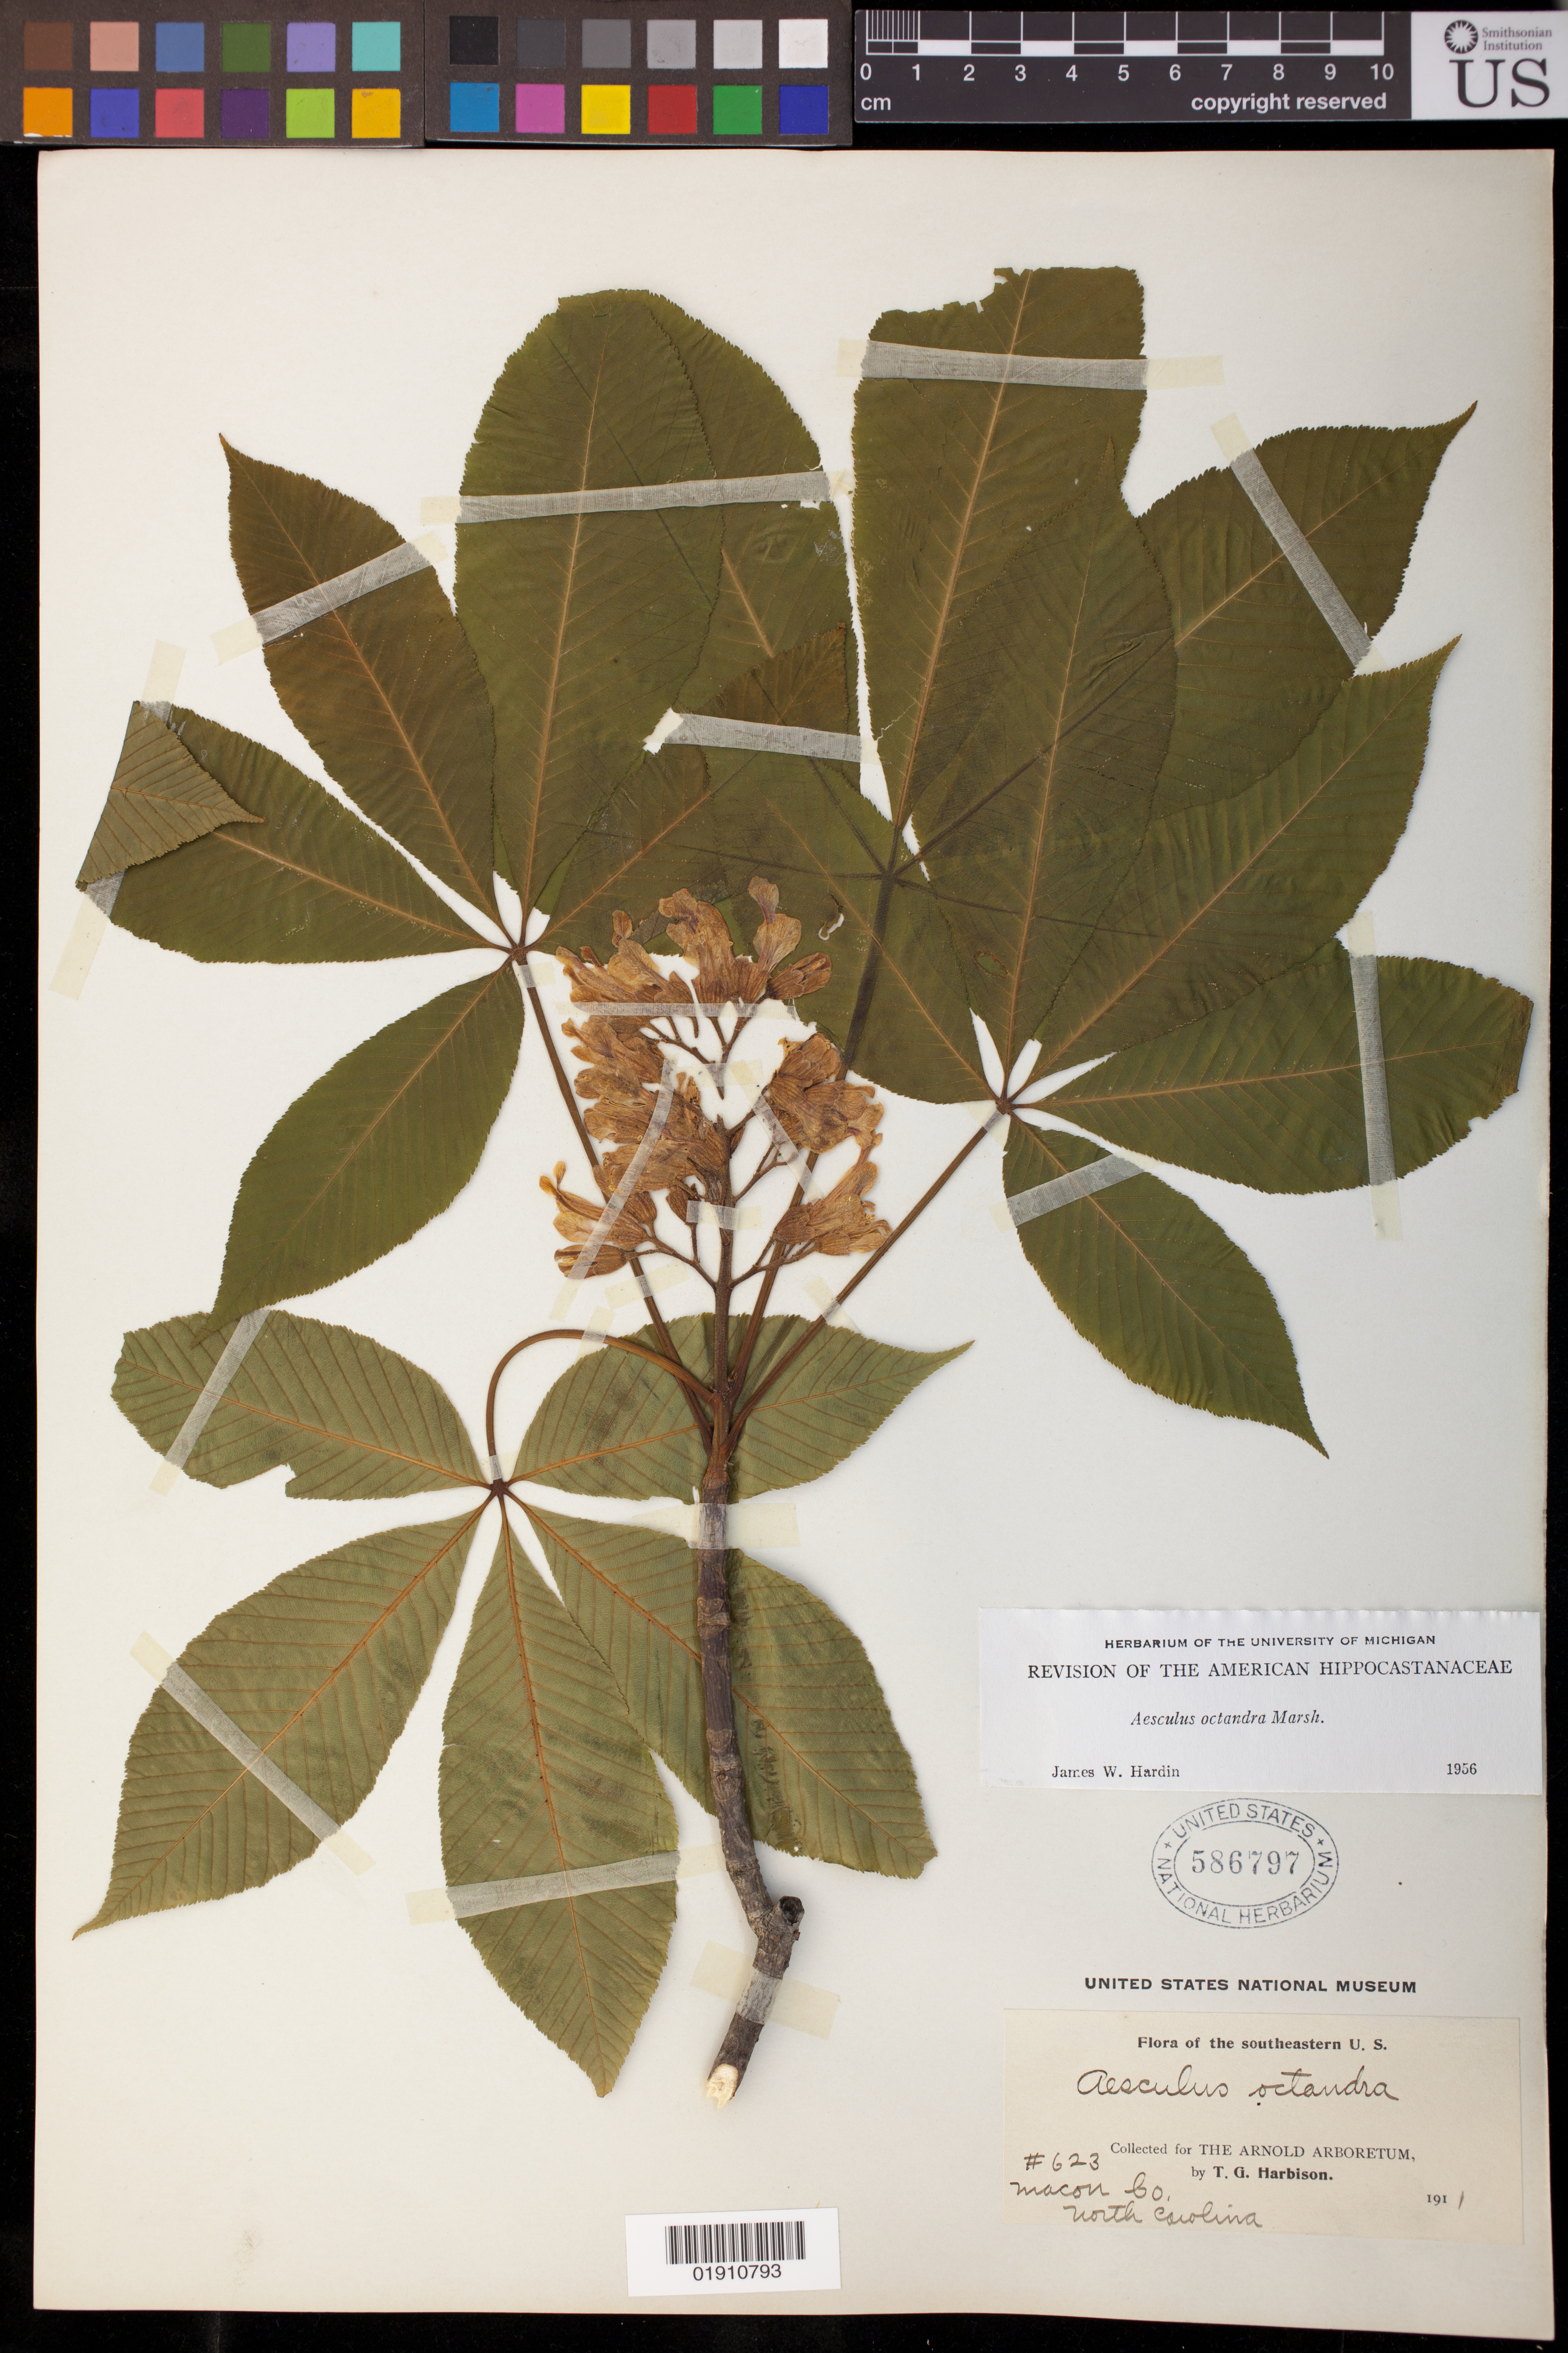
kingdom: Plantae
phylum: Tracheophyta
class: Magnoliopsida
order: Sapindales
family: Sapindaceae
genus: Aesculus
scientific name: Aesculus octandra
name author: Marshall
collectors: T. Harbison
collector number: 623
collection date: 1911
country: United States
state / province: North Carolina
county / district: Macon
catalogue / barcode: US 586797